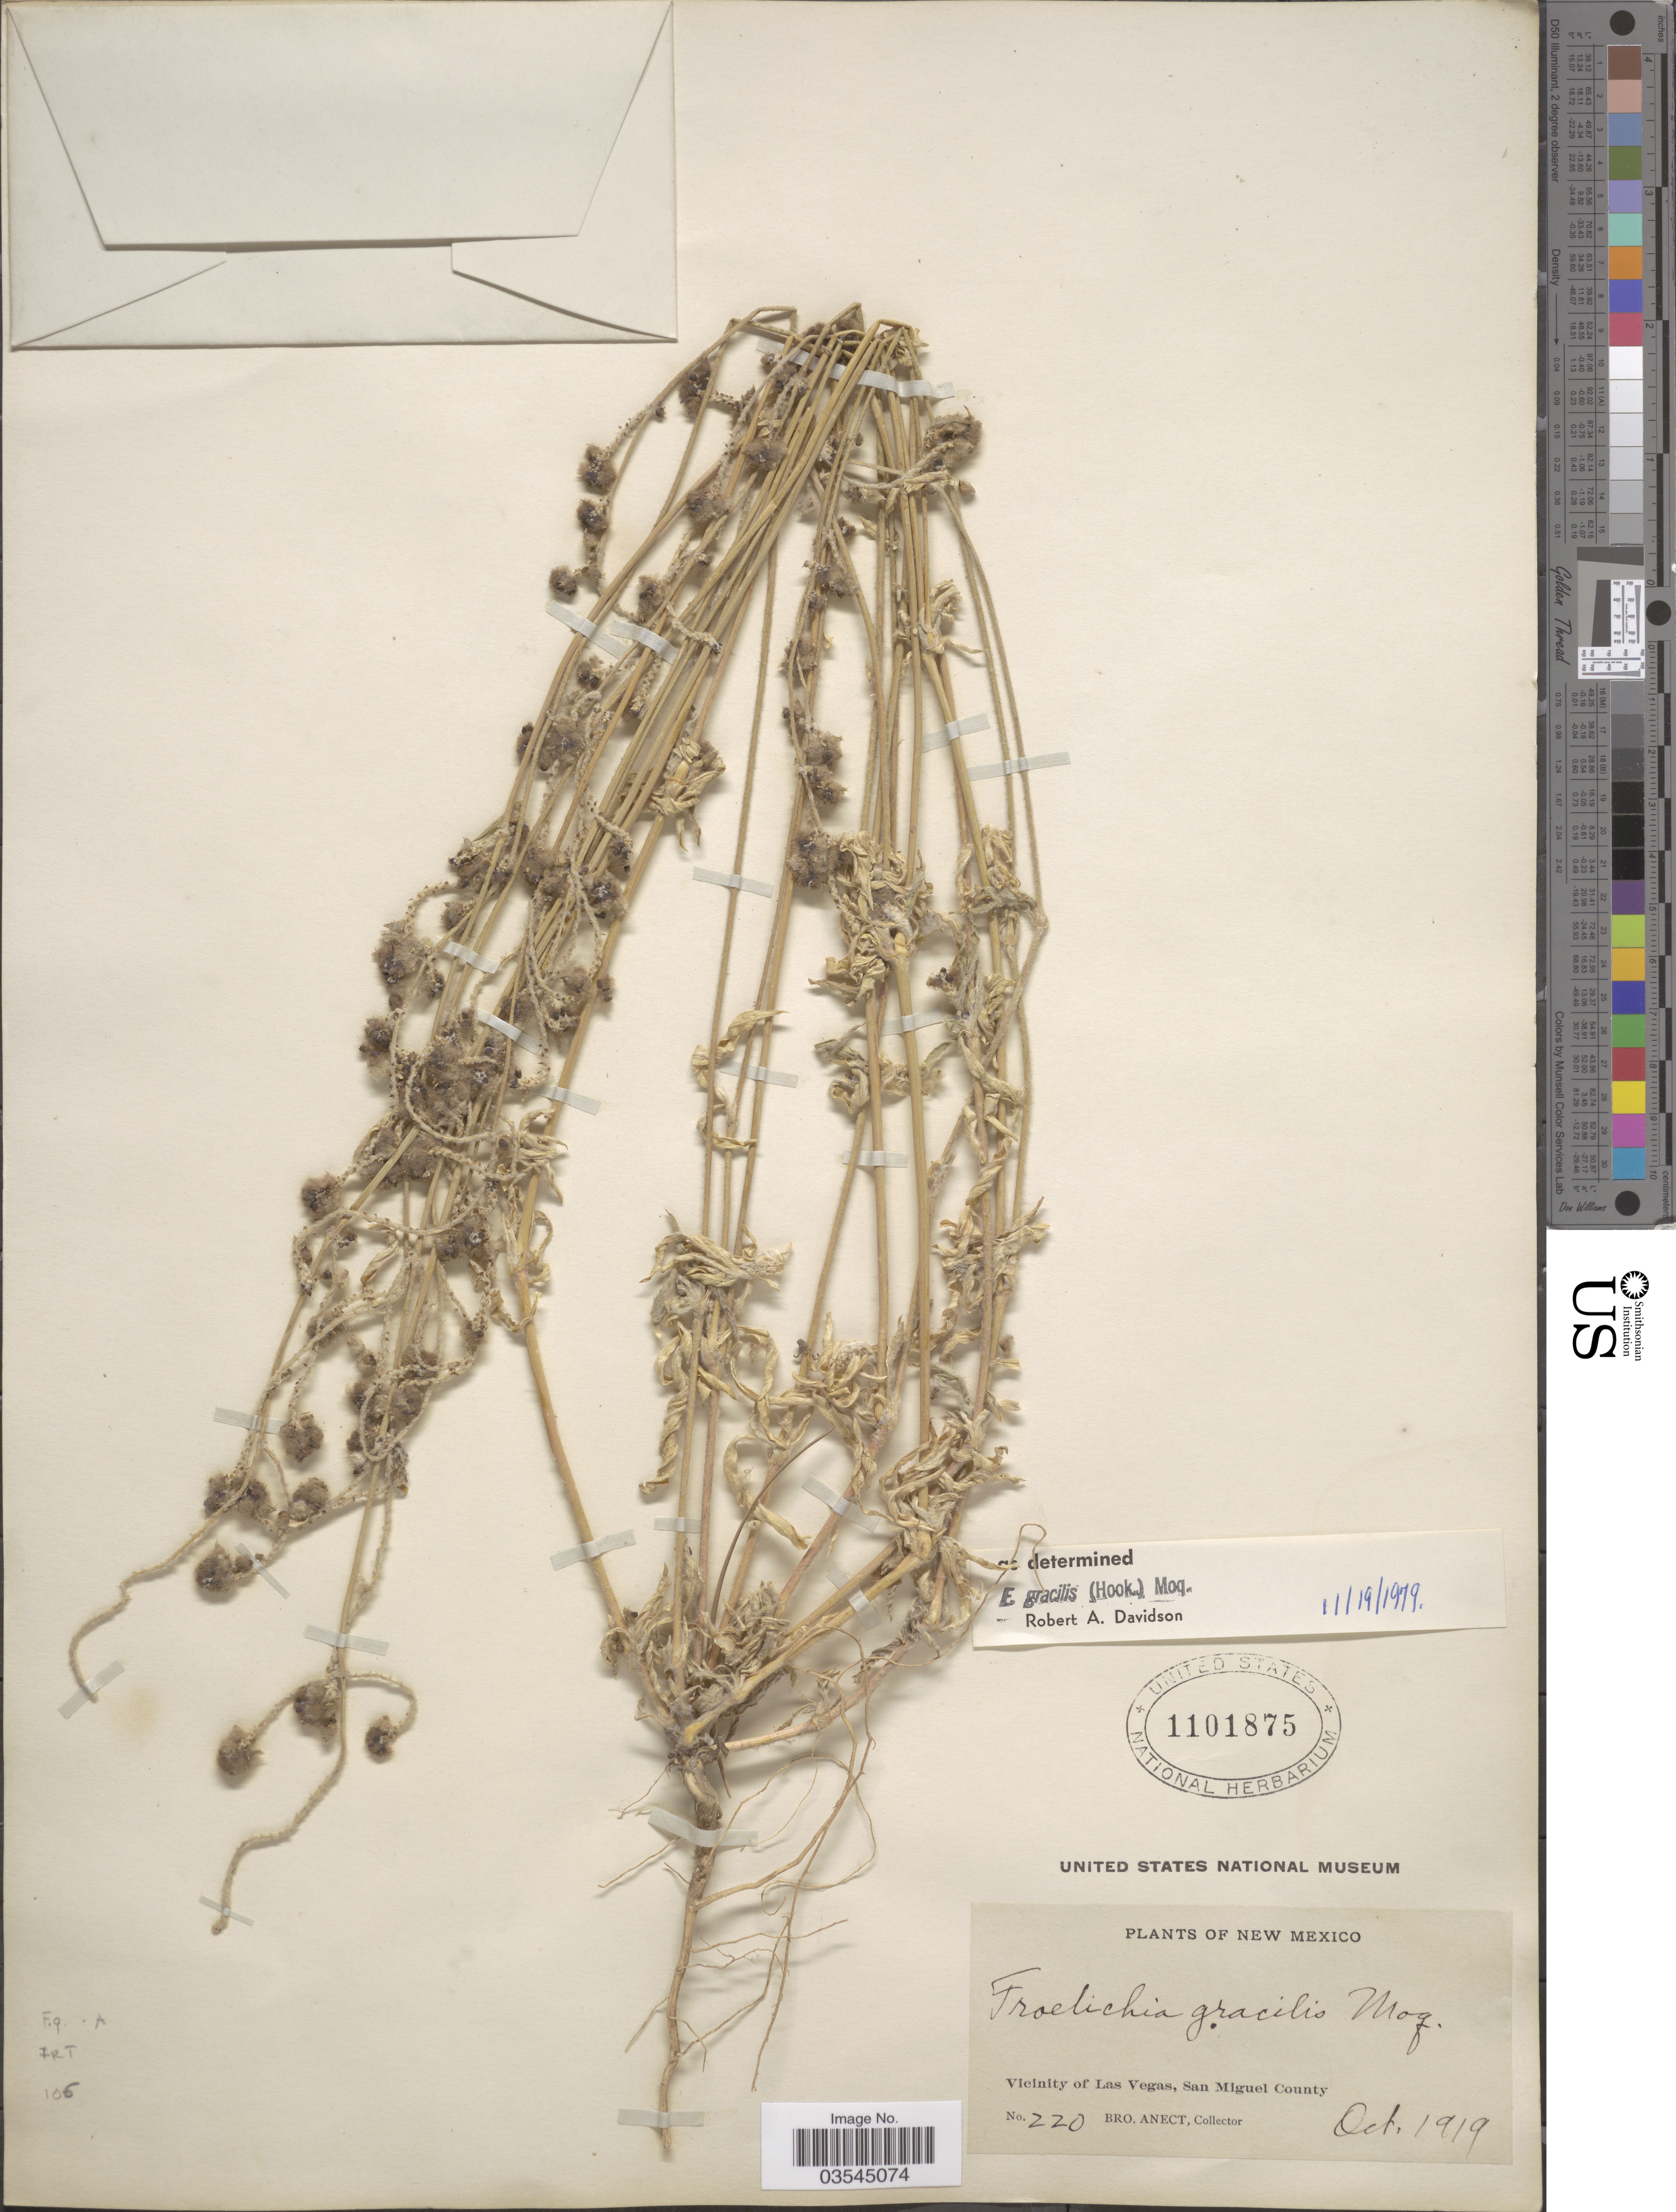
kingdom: Plantae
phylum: Tracheophyta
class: Magnoliopsida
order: Caryophyllales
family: Amaranthaceae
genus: Froelichia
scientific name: Froelichia gracilis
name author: (Hook.) Moq.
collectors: B. Anect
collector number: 220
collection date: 1919-10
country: United States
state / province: New Mexico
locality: Vicinity of Las Vegas, San Miguel County.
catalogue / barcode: US 1101875